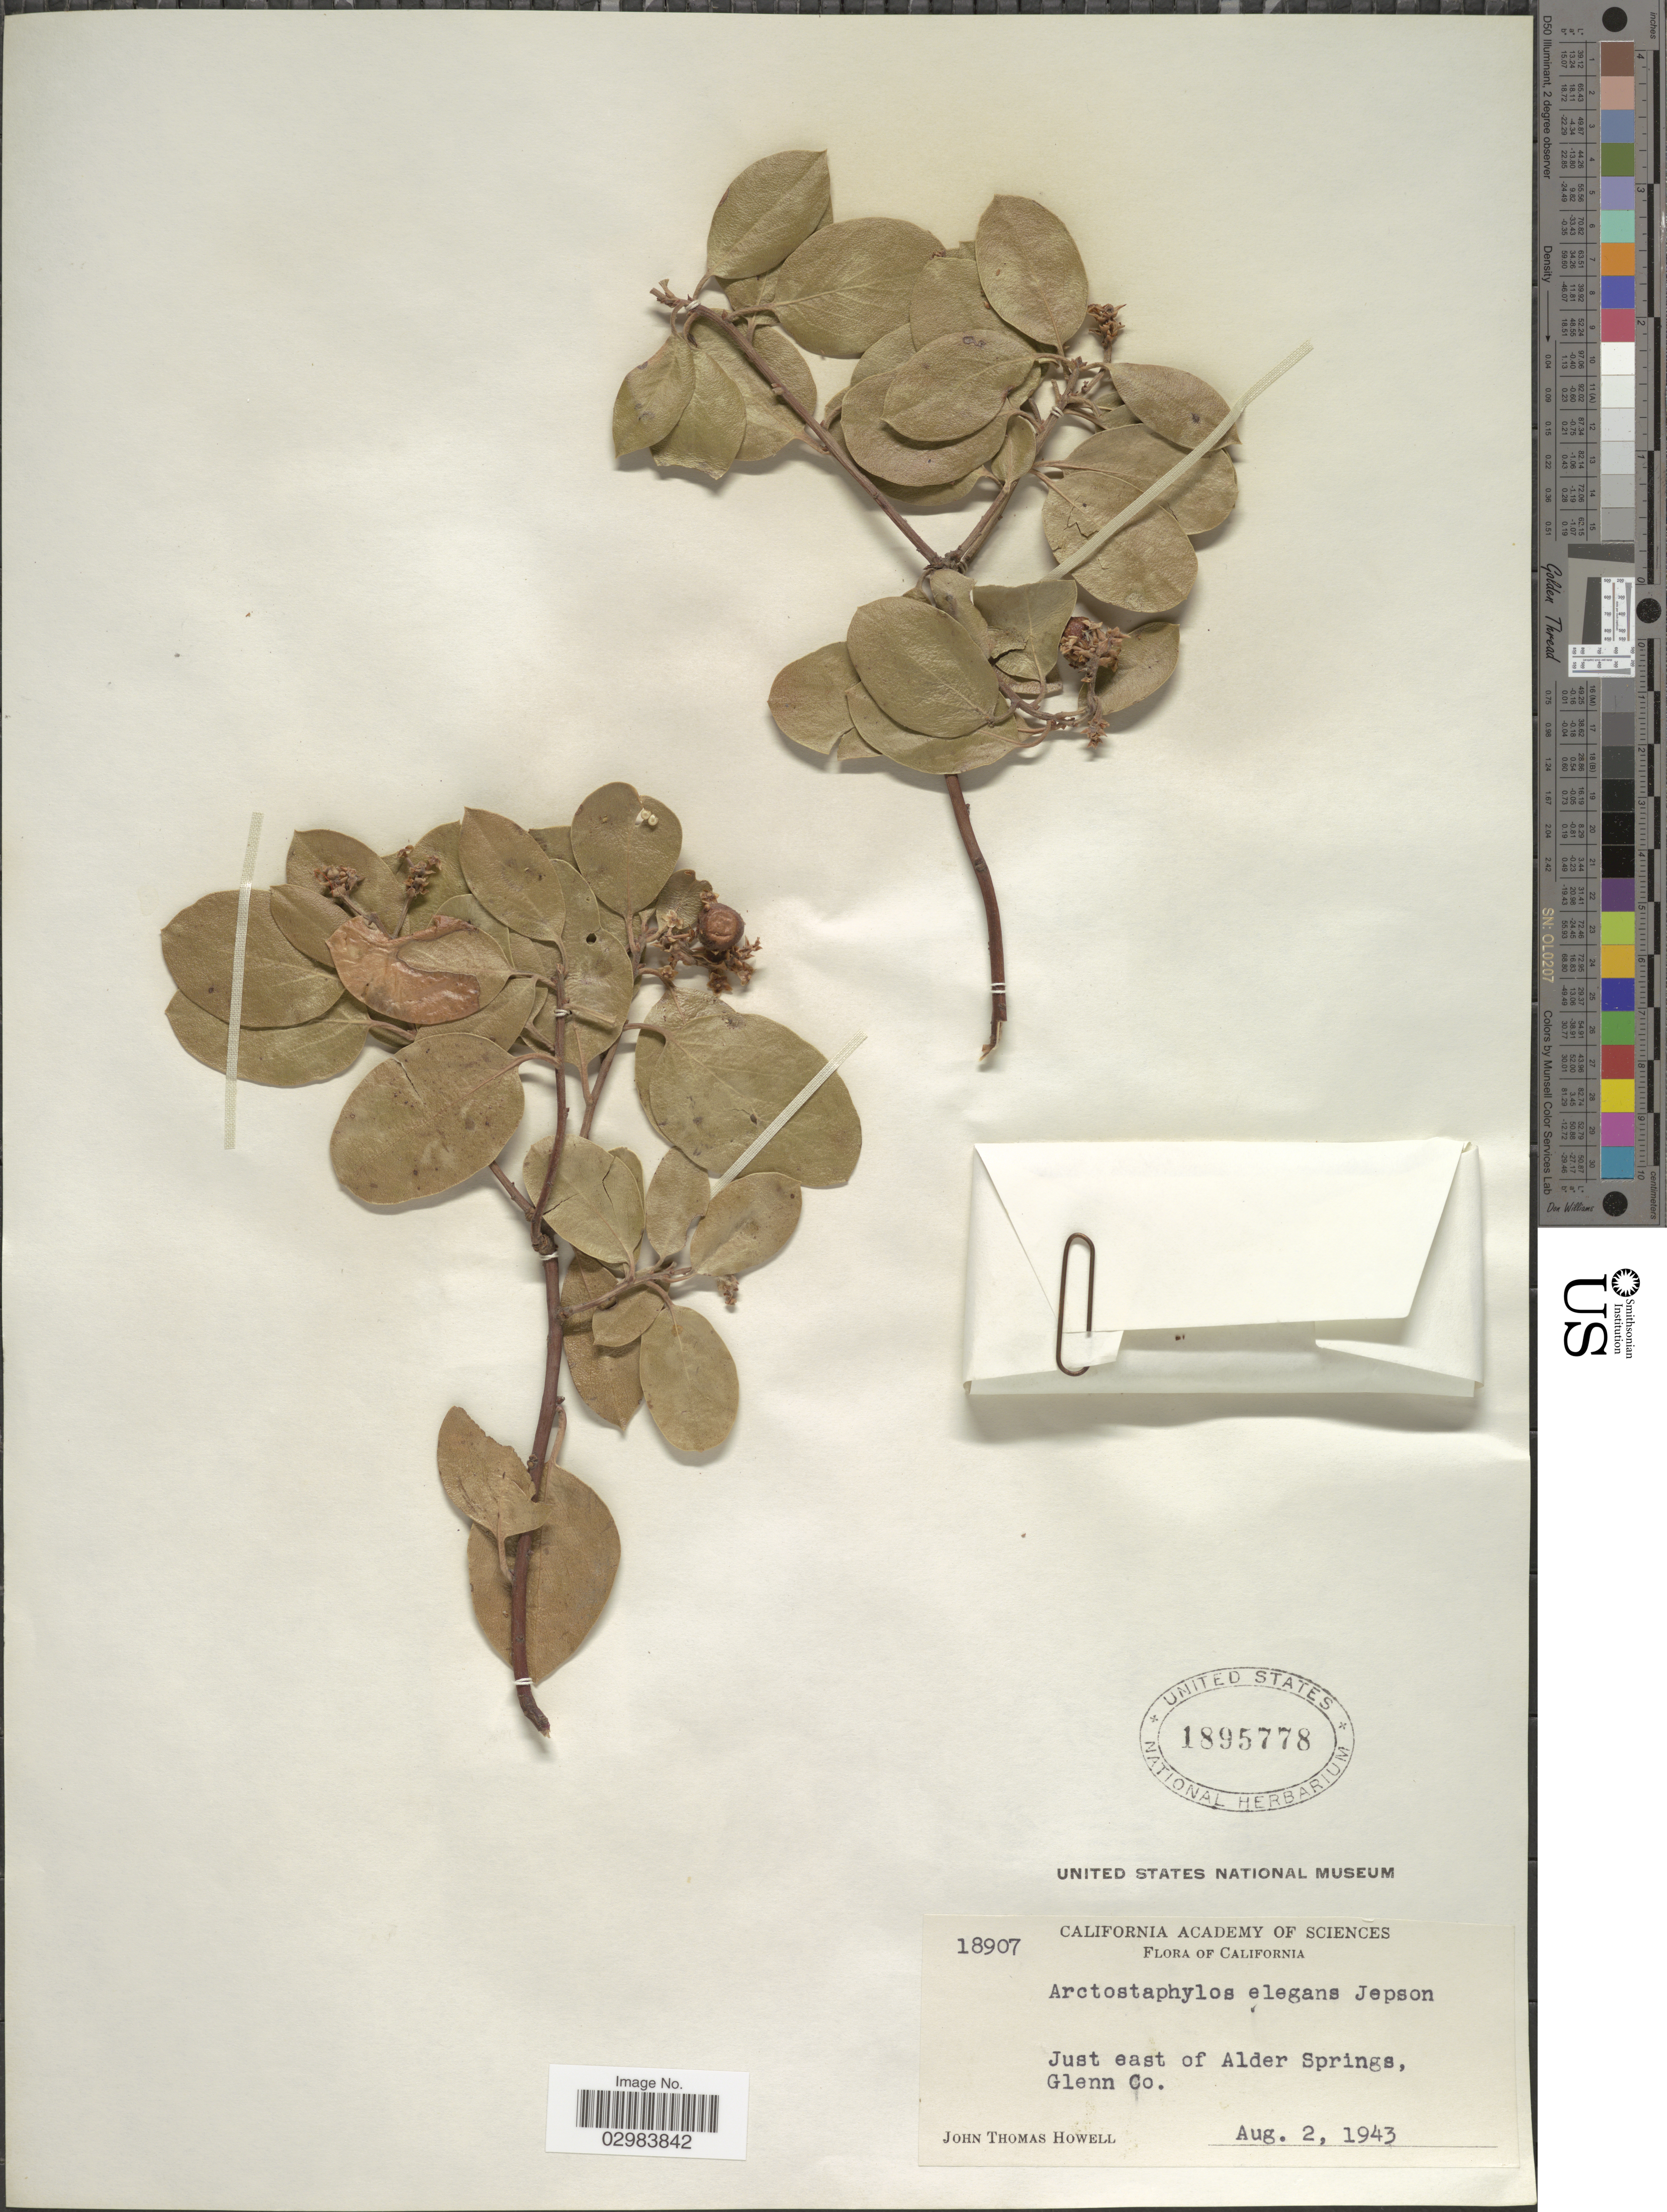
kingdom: Plantae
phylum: Tracheophyta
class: Magnoliopsida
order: Ericales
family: Ericaceae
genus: Arctostaphylos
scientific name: Arctostaphylos elegans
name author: Jeps.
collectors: J. T. Howell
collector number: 18907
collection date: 1943-08-02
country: United States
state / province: California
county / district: Glenn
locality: Just east of Alder Springs, Glenn Co.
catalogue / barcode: US 1895778